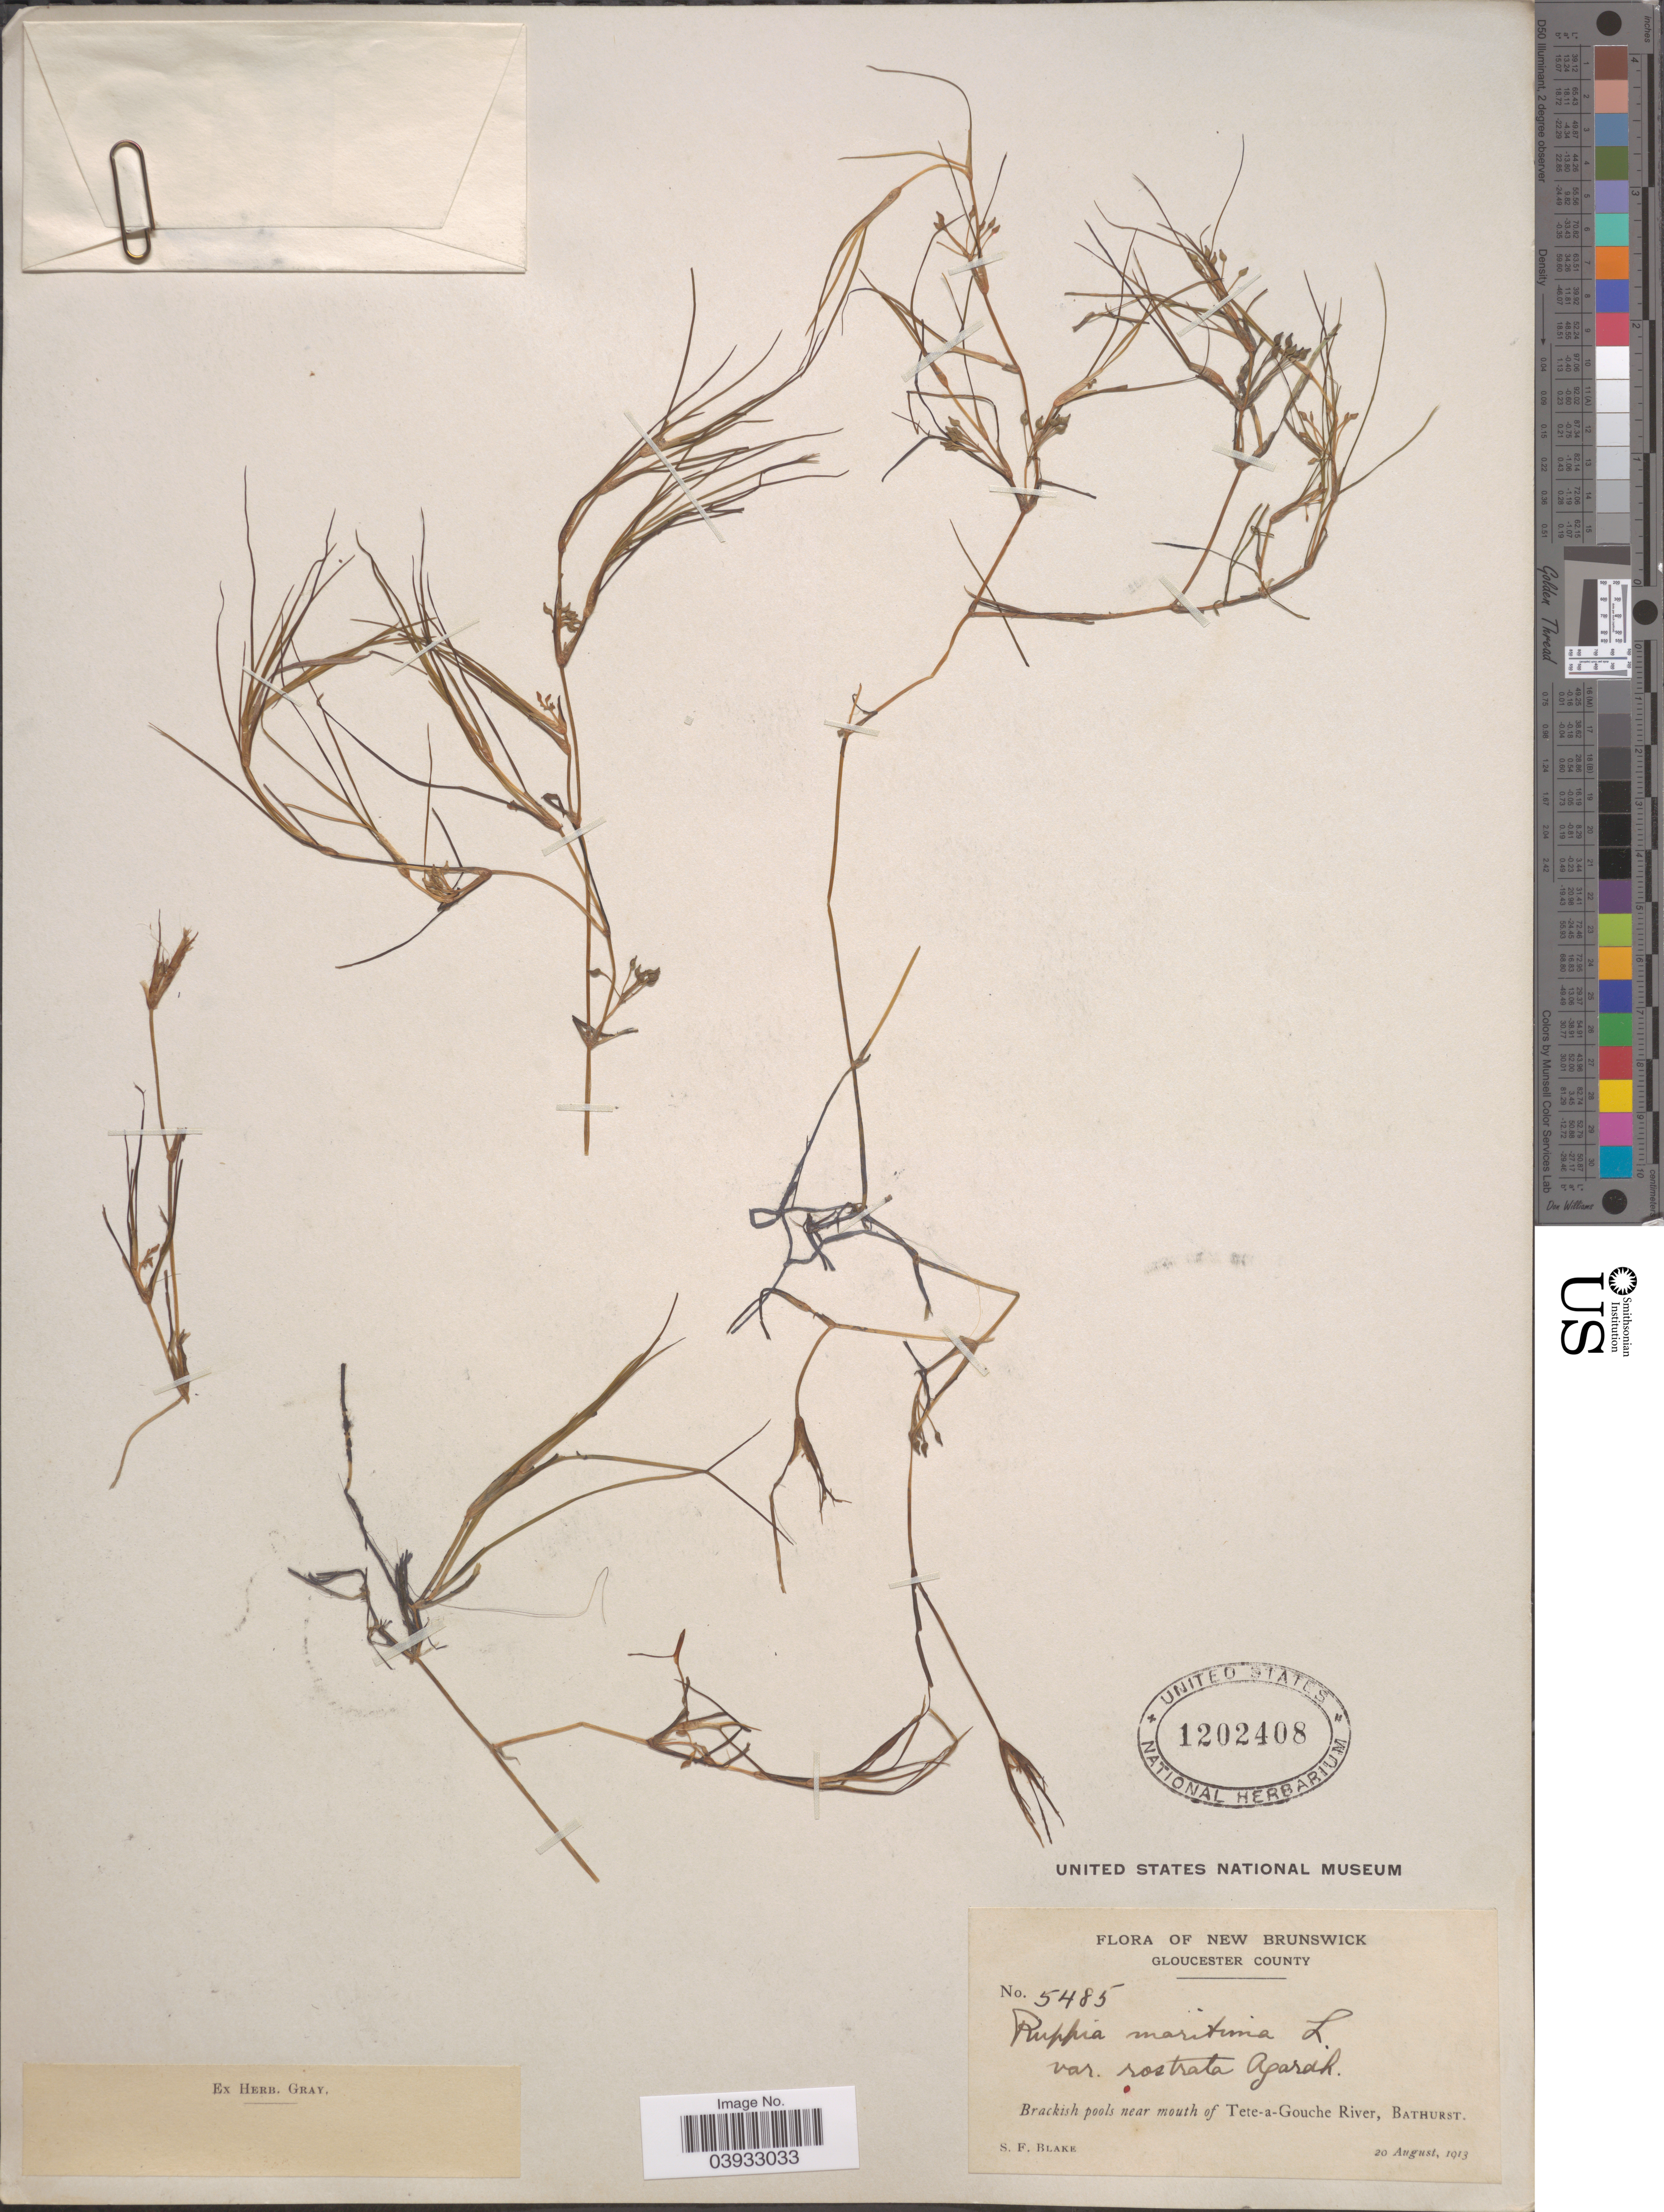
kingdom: Plantae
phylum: Tracheophyta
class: Liliopsida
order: Alismatales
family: Ruppiaceae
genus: Ruppia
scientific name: Ruppia maritima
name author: L.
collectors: S. Blake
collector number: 5485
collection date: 1913-08-20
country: Canada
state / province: New Brunswick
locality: Gloucester County. Near mouth of Tete-a-Gouche River, Bathurst.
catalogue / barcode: US 1202408